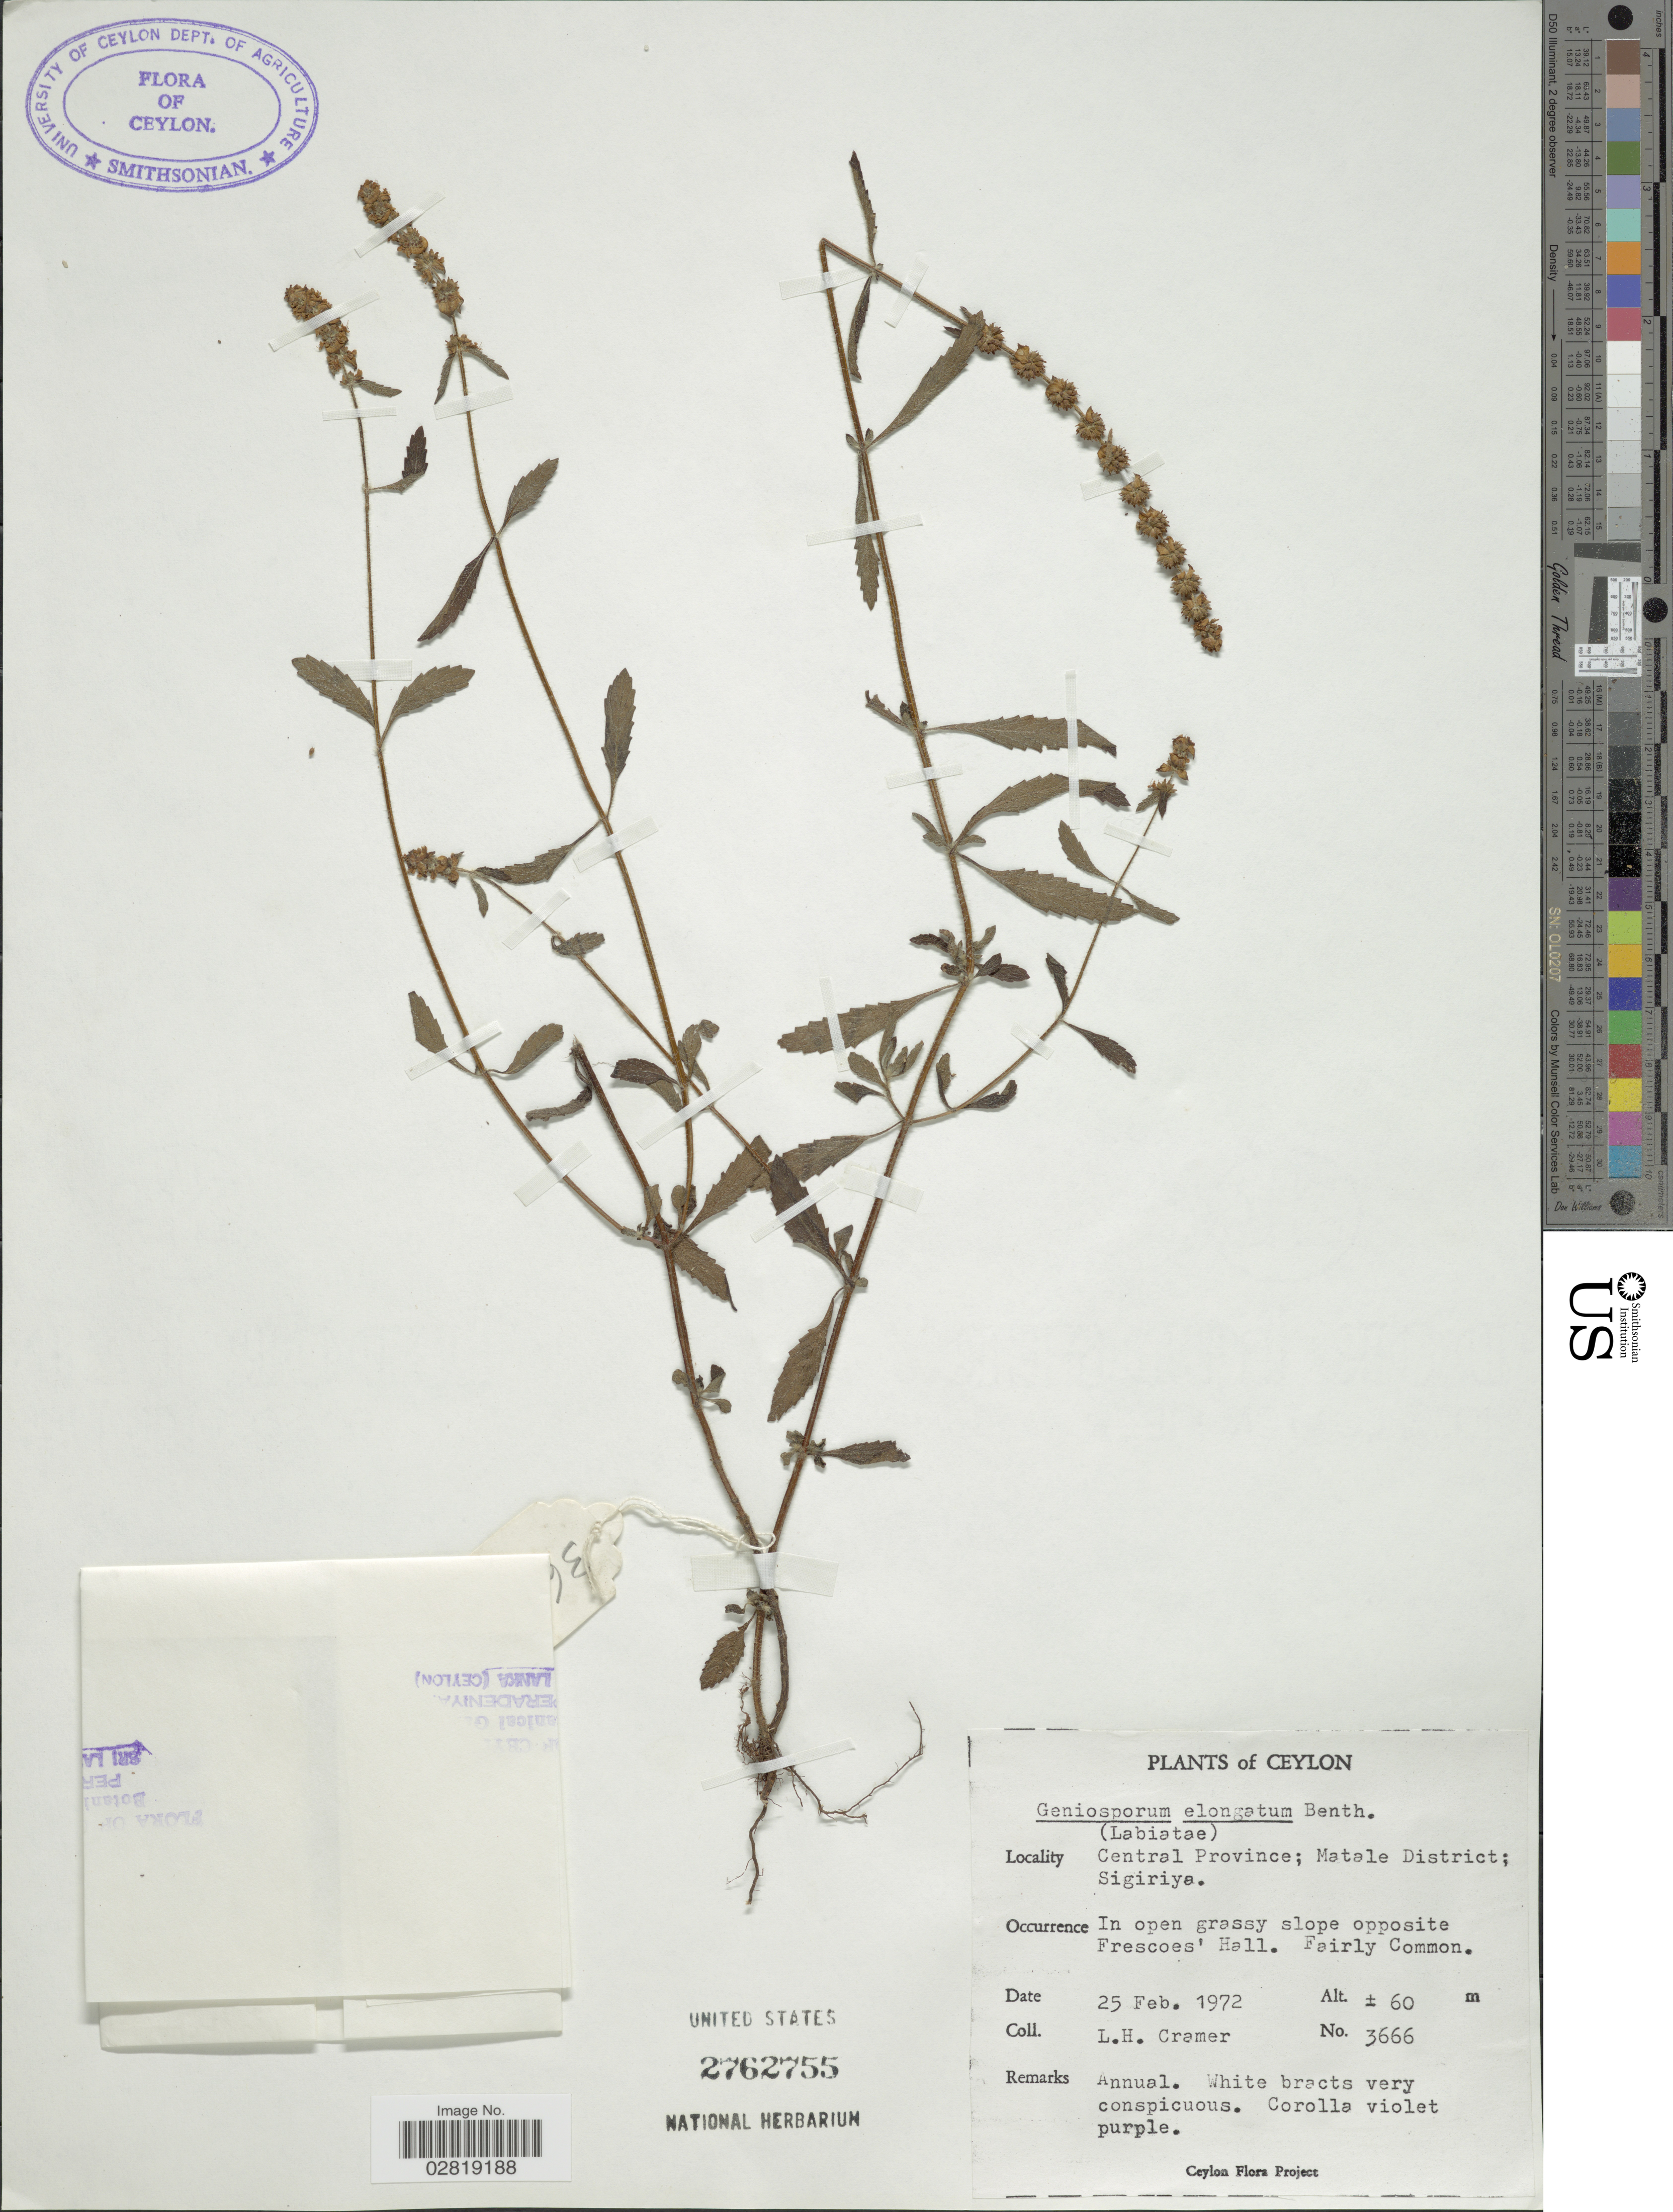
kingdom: Plantae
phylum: Tracheophyta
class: Magnoliopsida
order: Lamiales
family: Lamiaceae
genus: Geniosporum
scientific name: Geniosporum elongatum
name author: Benth.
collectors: L. H. Cramer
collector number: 3666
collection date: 1972-02-25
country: Sri Lanka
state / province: Central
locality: Ceylon. Central Province; Matale District; Sigiriya. In open grassy slope opposite Frescoes' Hall.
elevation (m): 60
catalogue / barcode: US 2762755